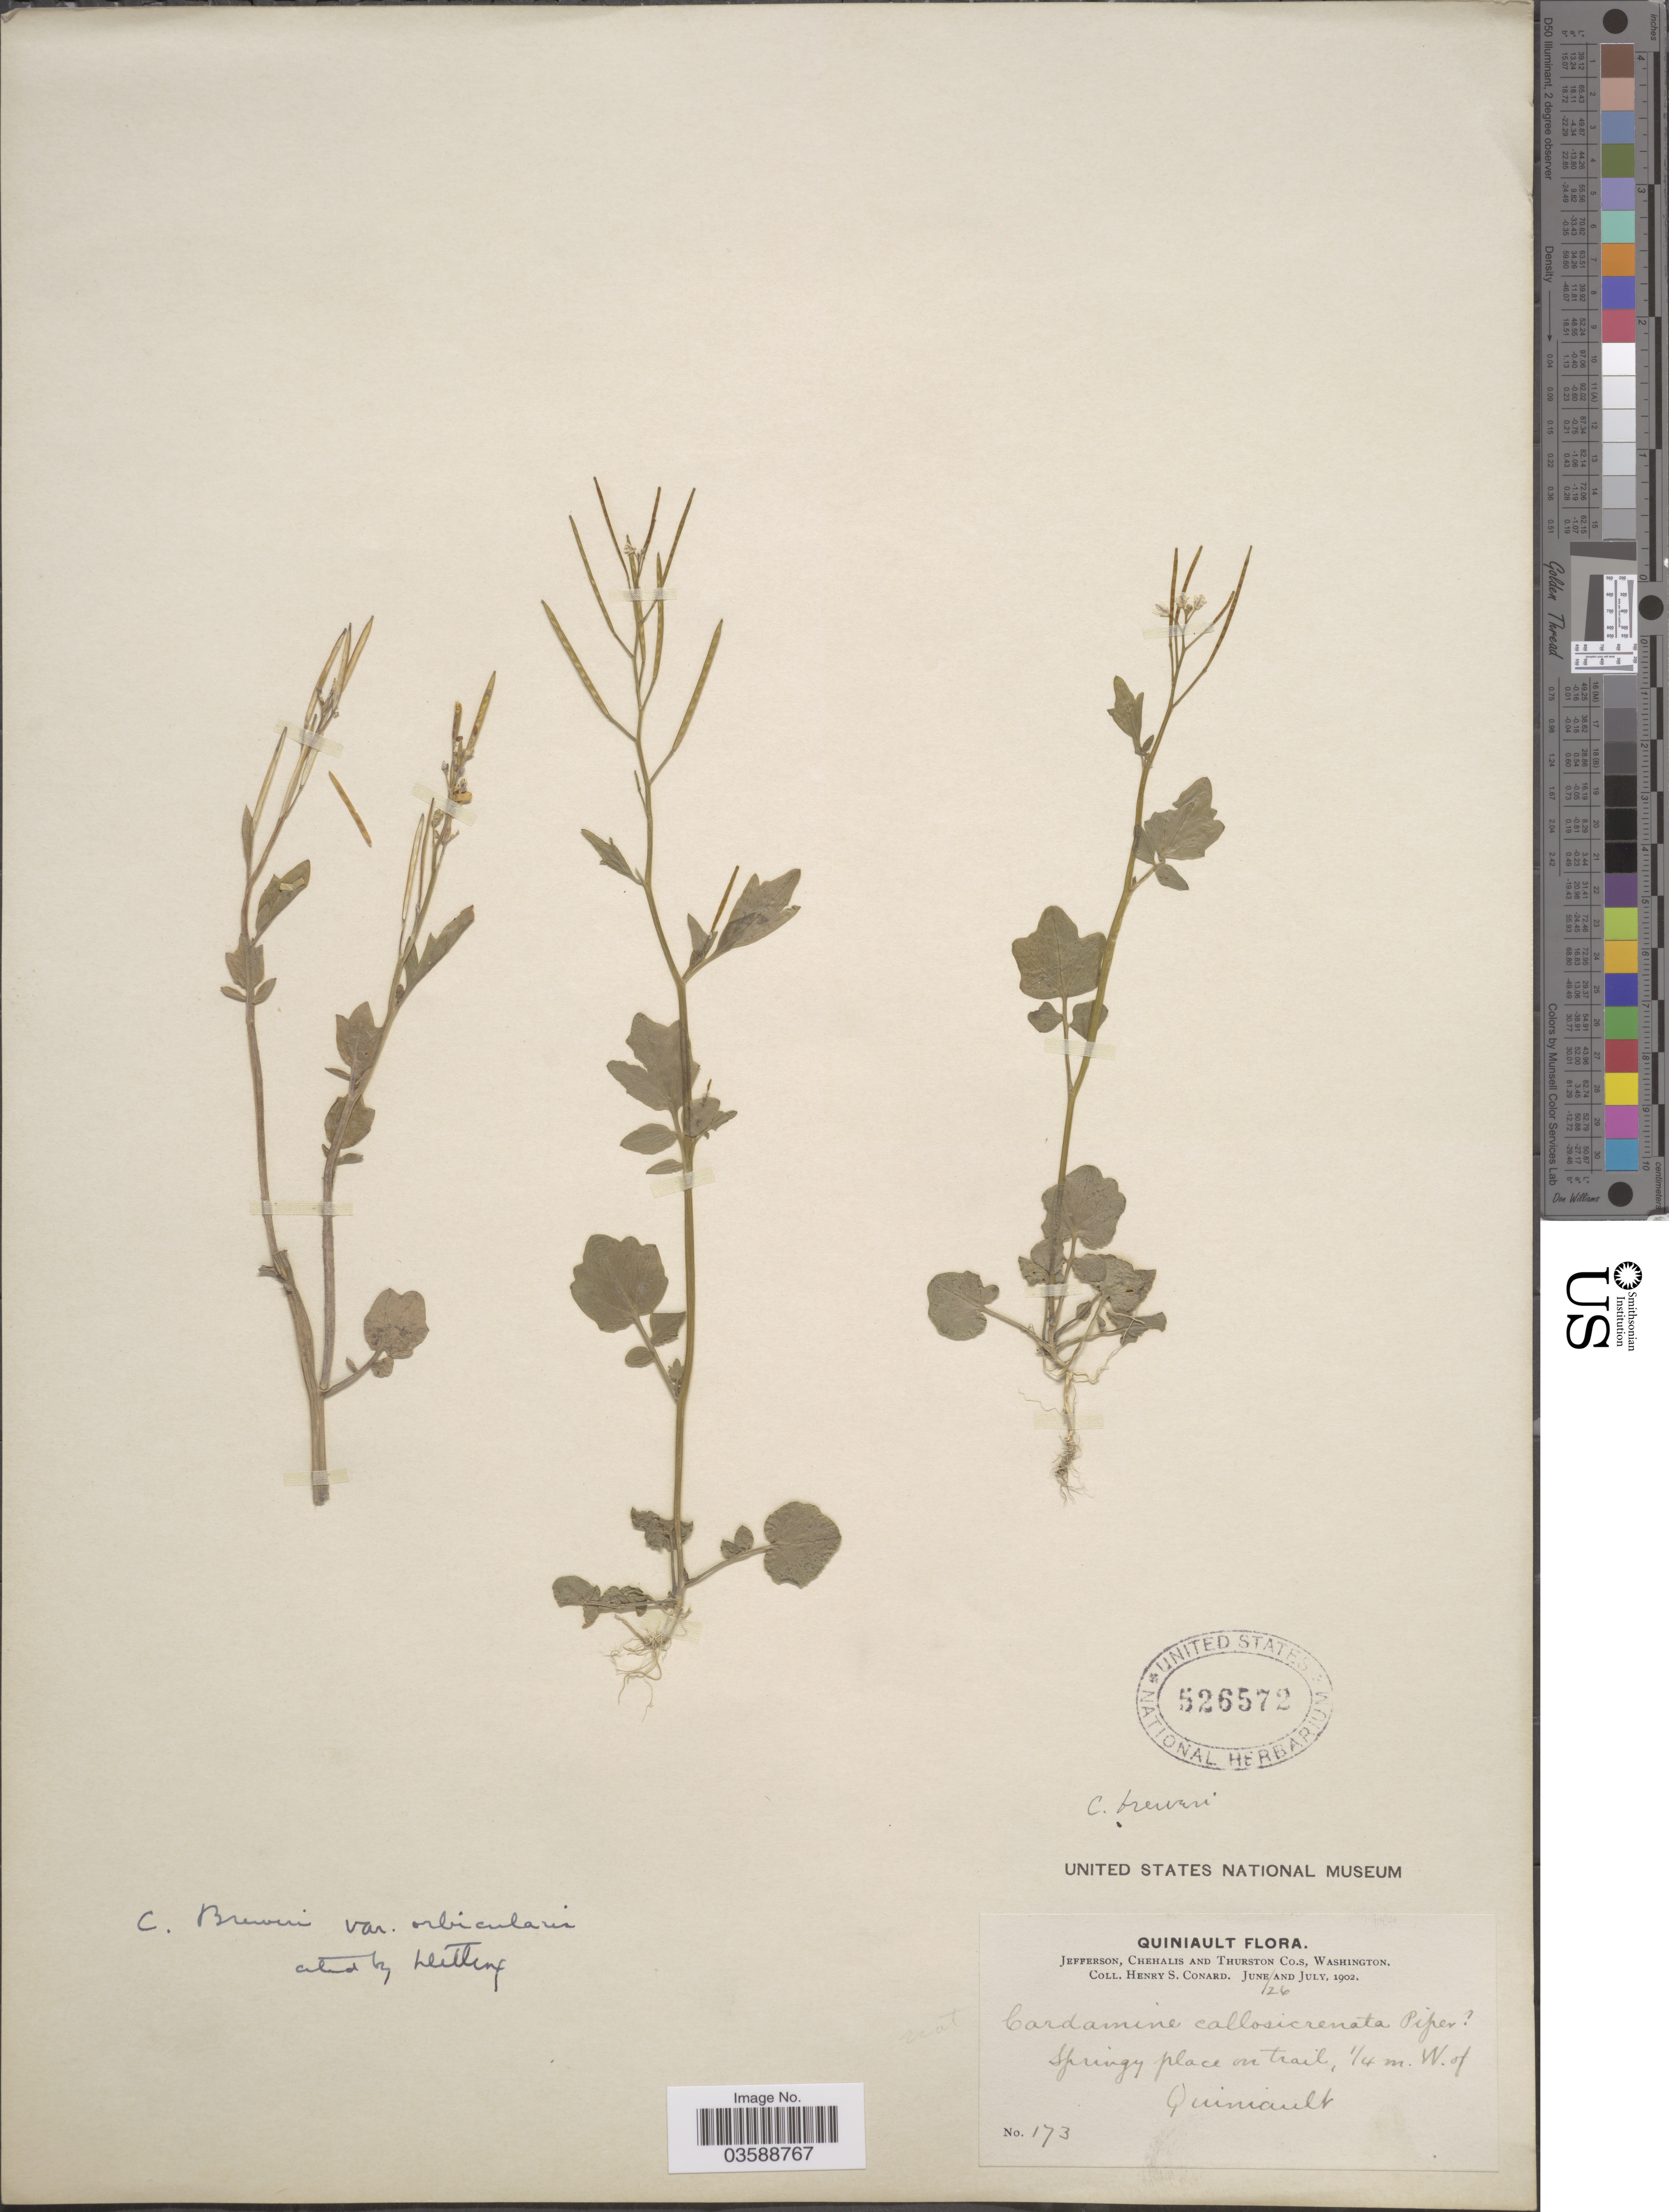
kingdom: Plantae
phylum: Tracheophyta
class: Magnoliopsida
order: Brassicales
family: Brassicaceae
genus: Cardamine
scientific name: Cardamine breweri var. orbicularis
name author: (Greene) Detling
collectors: H. S. Conard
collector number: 173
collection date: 1902-06-26/1902-07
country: United States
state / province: Washington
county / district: Thurston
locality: Jefferson, Chehalis and Thurston Co.s. Spring place on trail, ¼m. W. of Quiniault.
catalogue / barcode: US 526572